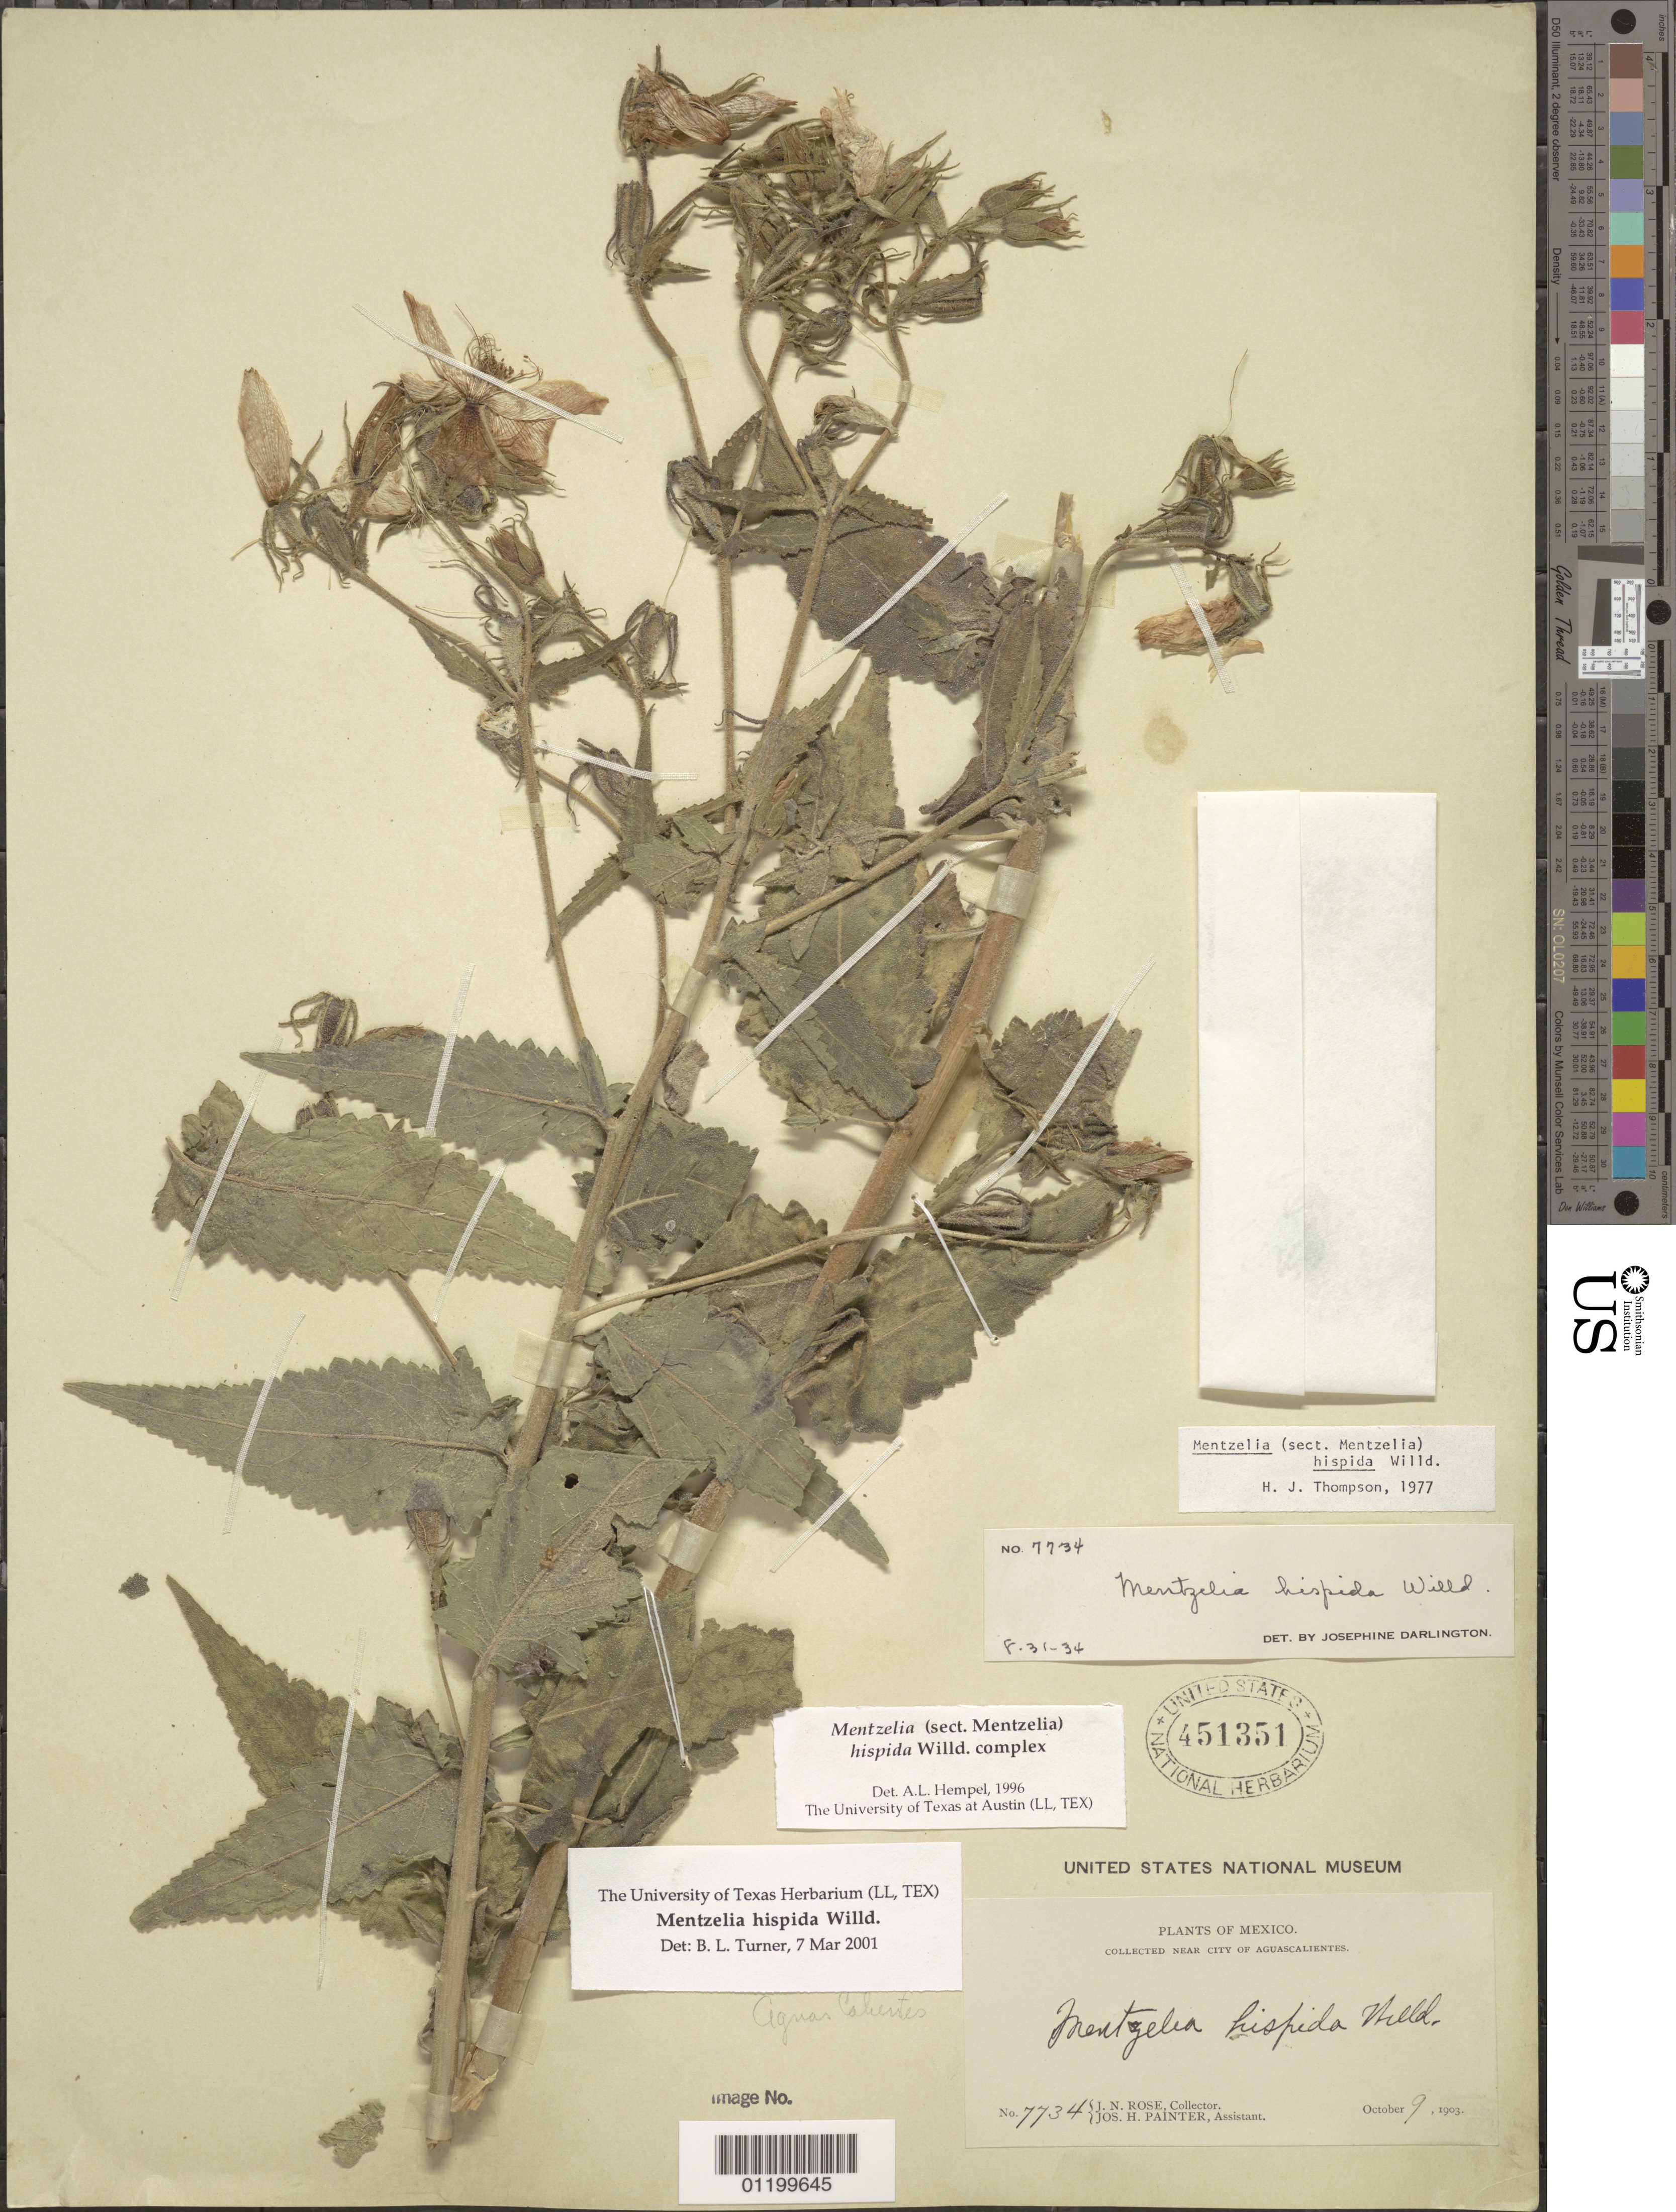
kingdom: Plantae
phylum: Tracheophyta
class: Magnoliopsida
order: Cornales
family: Loasaceae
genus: Mentzelia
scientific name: Mentzelia hispida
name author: Willd.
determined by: Turner, B. L.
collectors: J. N. Rose & J. H. Painter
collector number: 7734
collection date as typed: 09 Oct 1903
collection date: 1903-10-09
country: Mexico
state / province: Aguascalientes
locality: Near city of Aguascalientes.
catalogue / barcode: US 451351